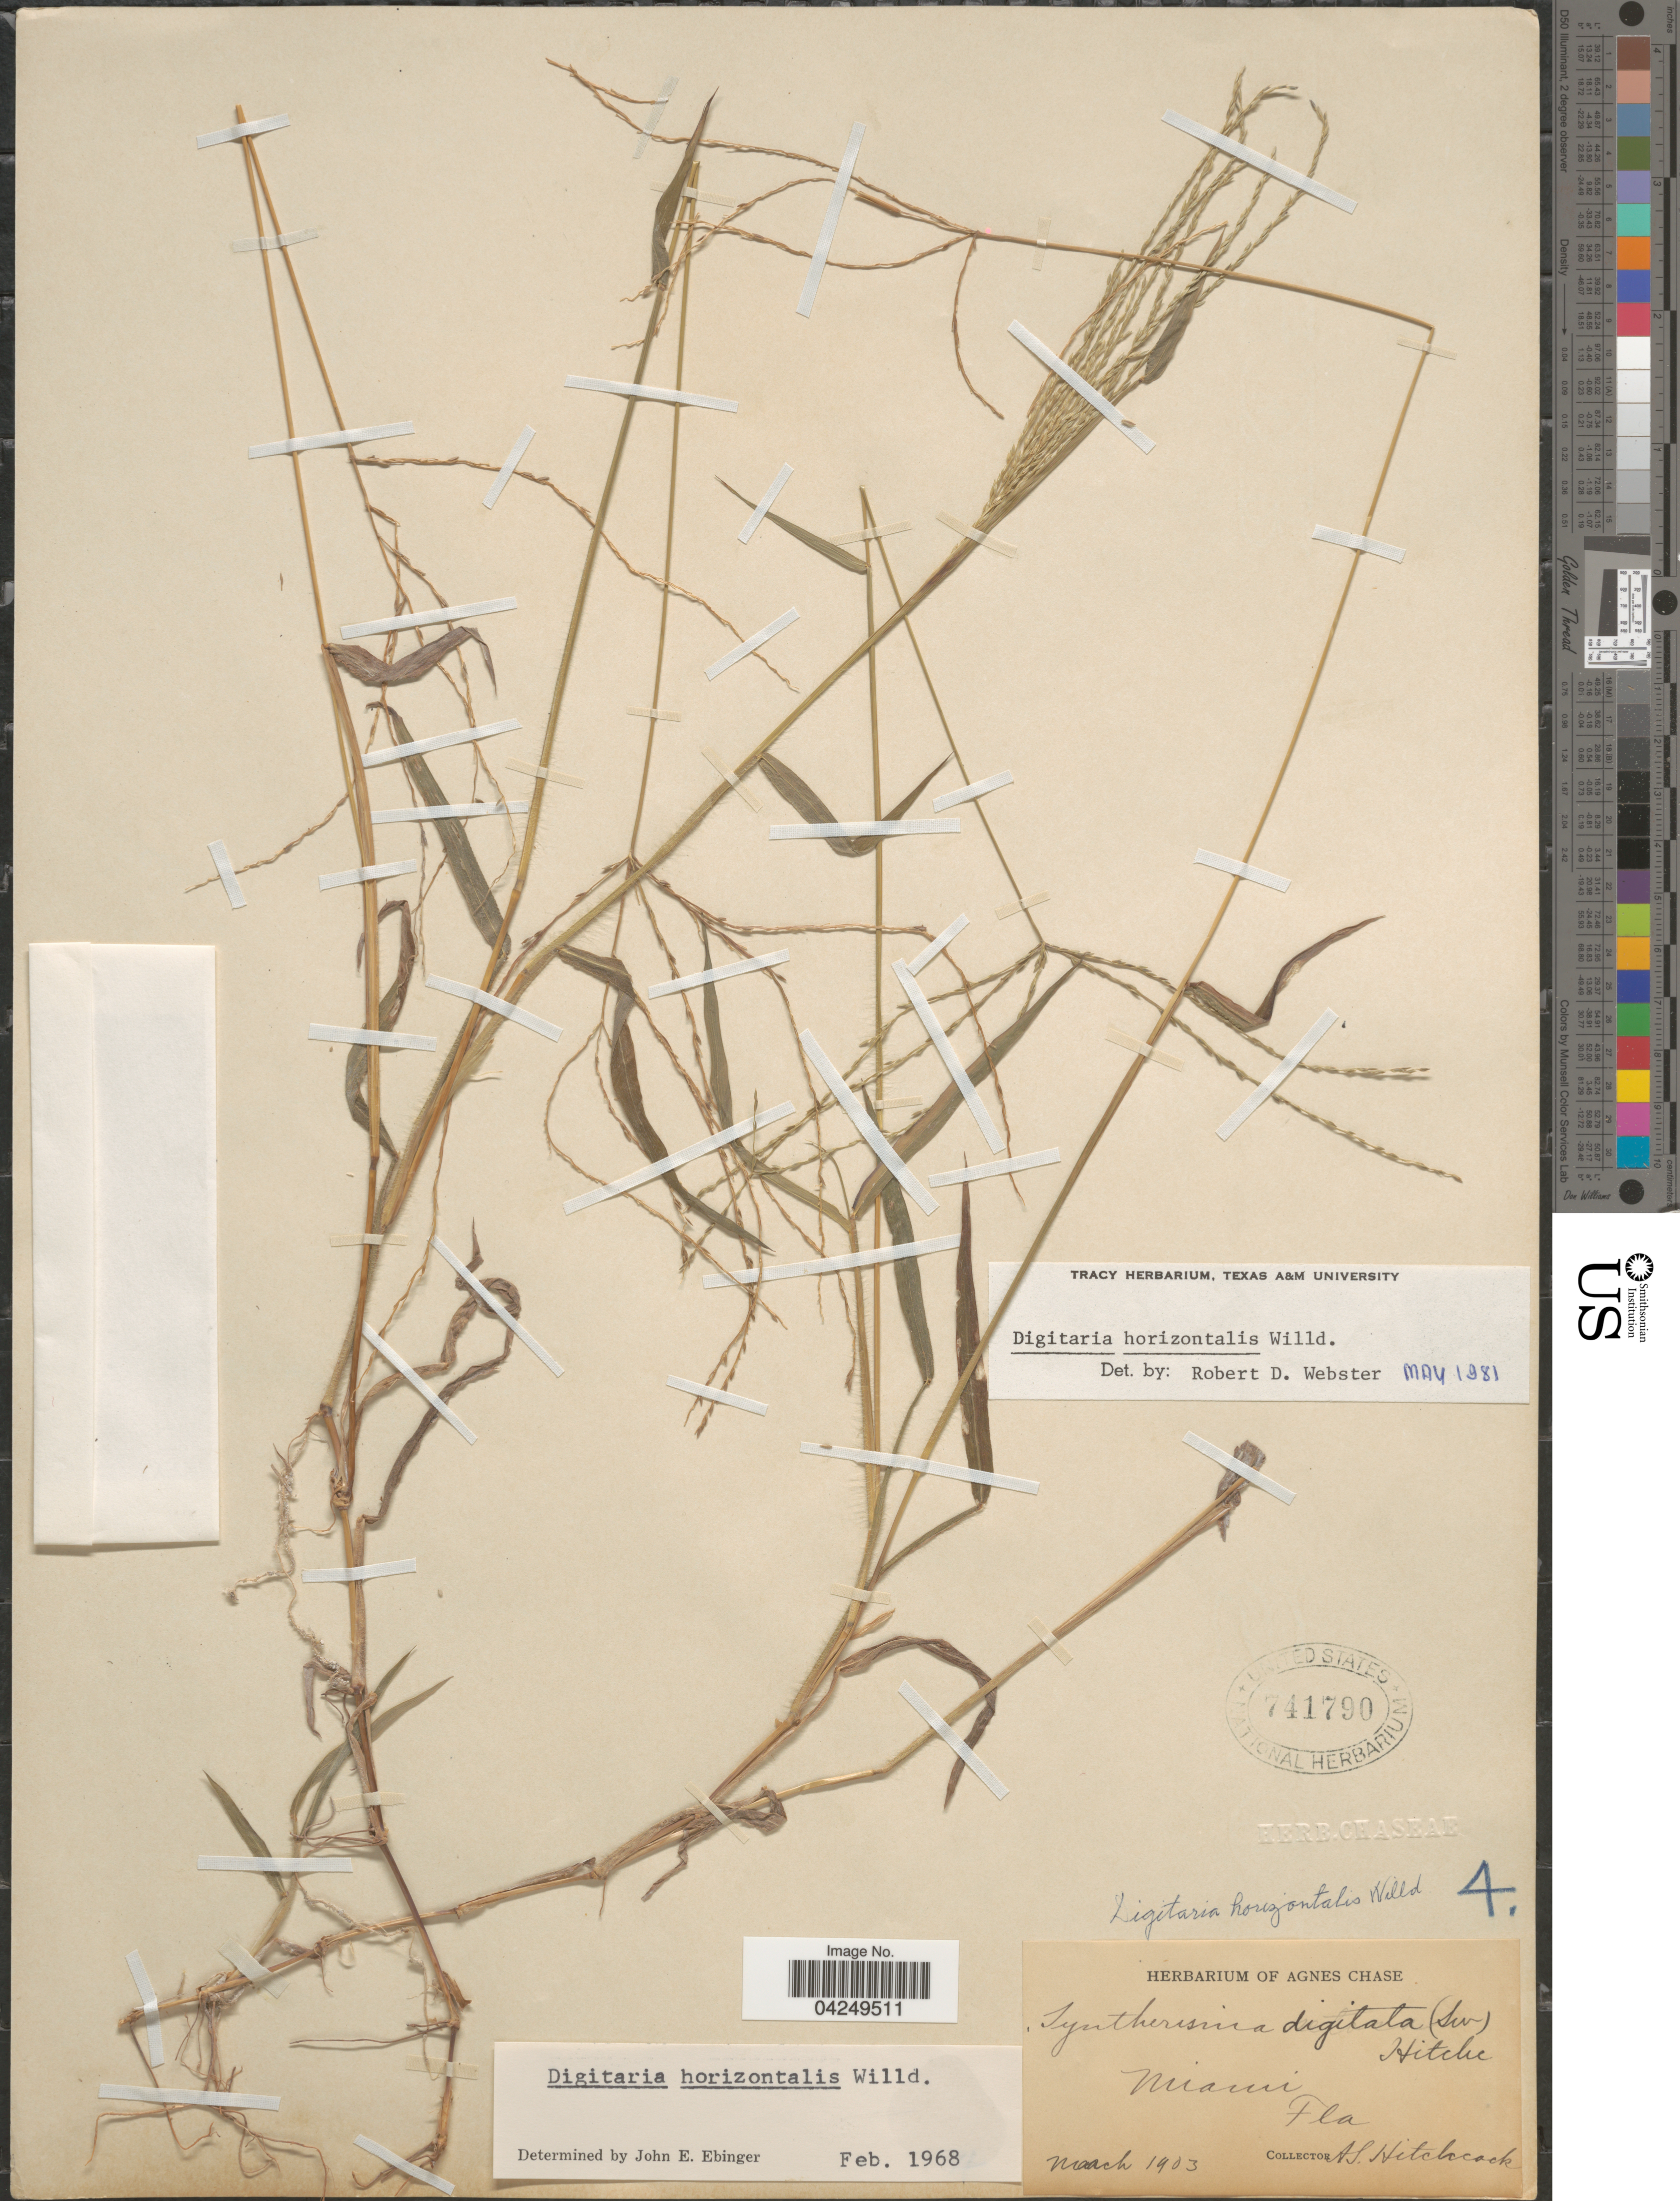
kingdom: Plantae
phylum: Tracheophyta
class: Liliopsida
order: Poales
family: Poaceae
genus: Digitaria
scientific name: Digitaria horizontalis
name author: Willd.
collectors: A. S. Hitchcock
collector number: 4?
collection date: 1903-03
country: United States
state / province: Florida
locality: Miami.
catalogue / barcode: US 741790